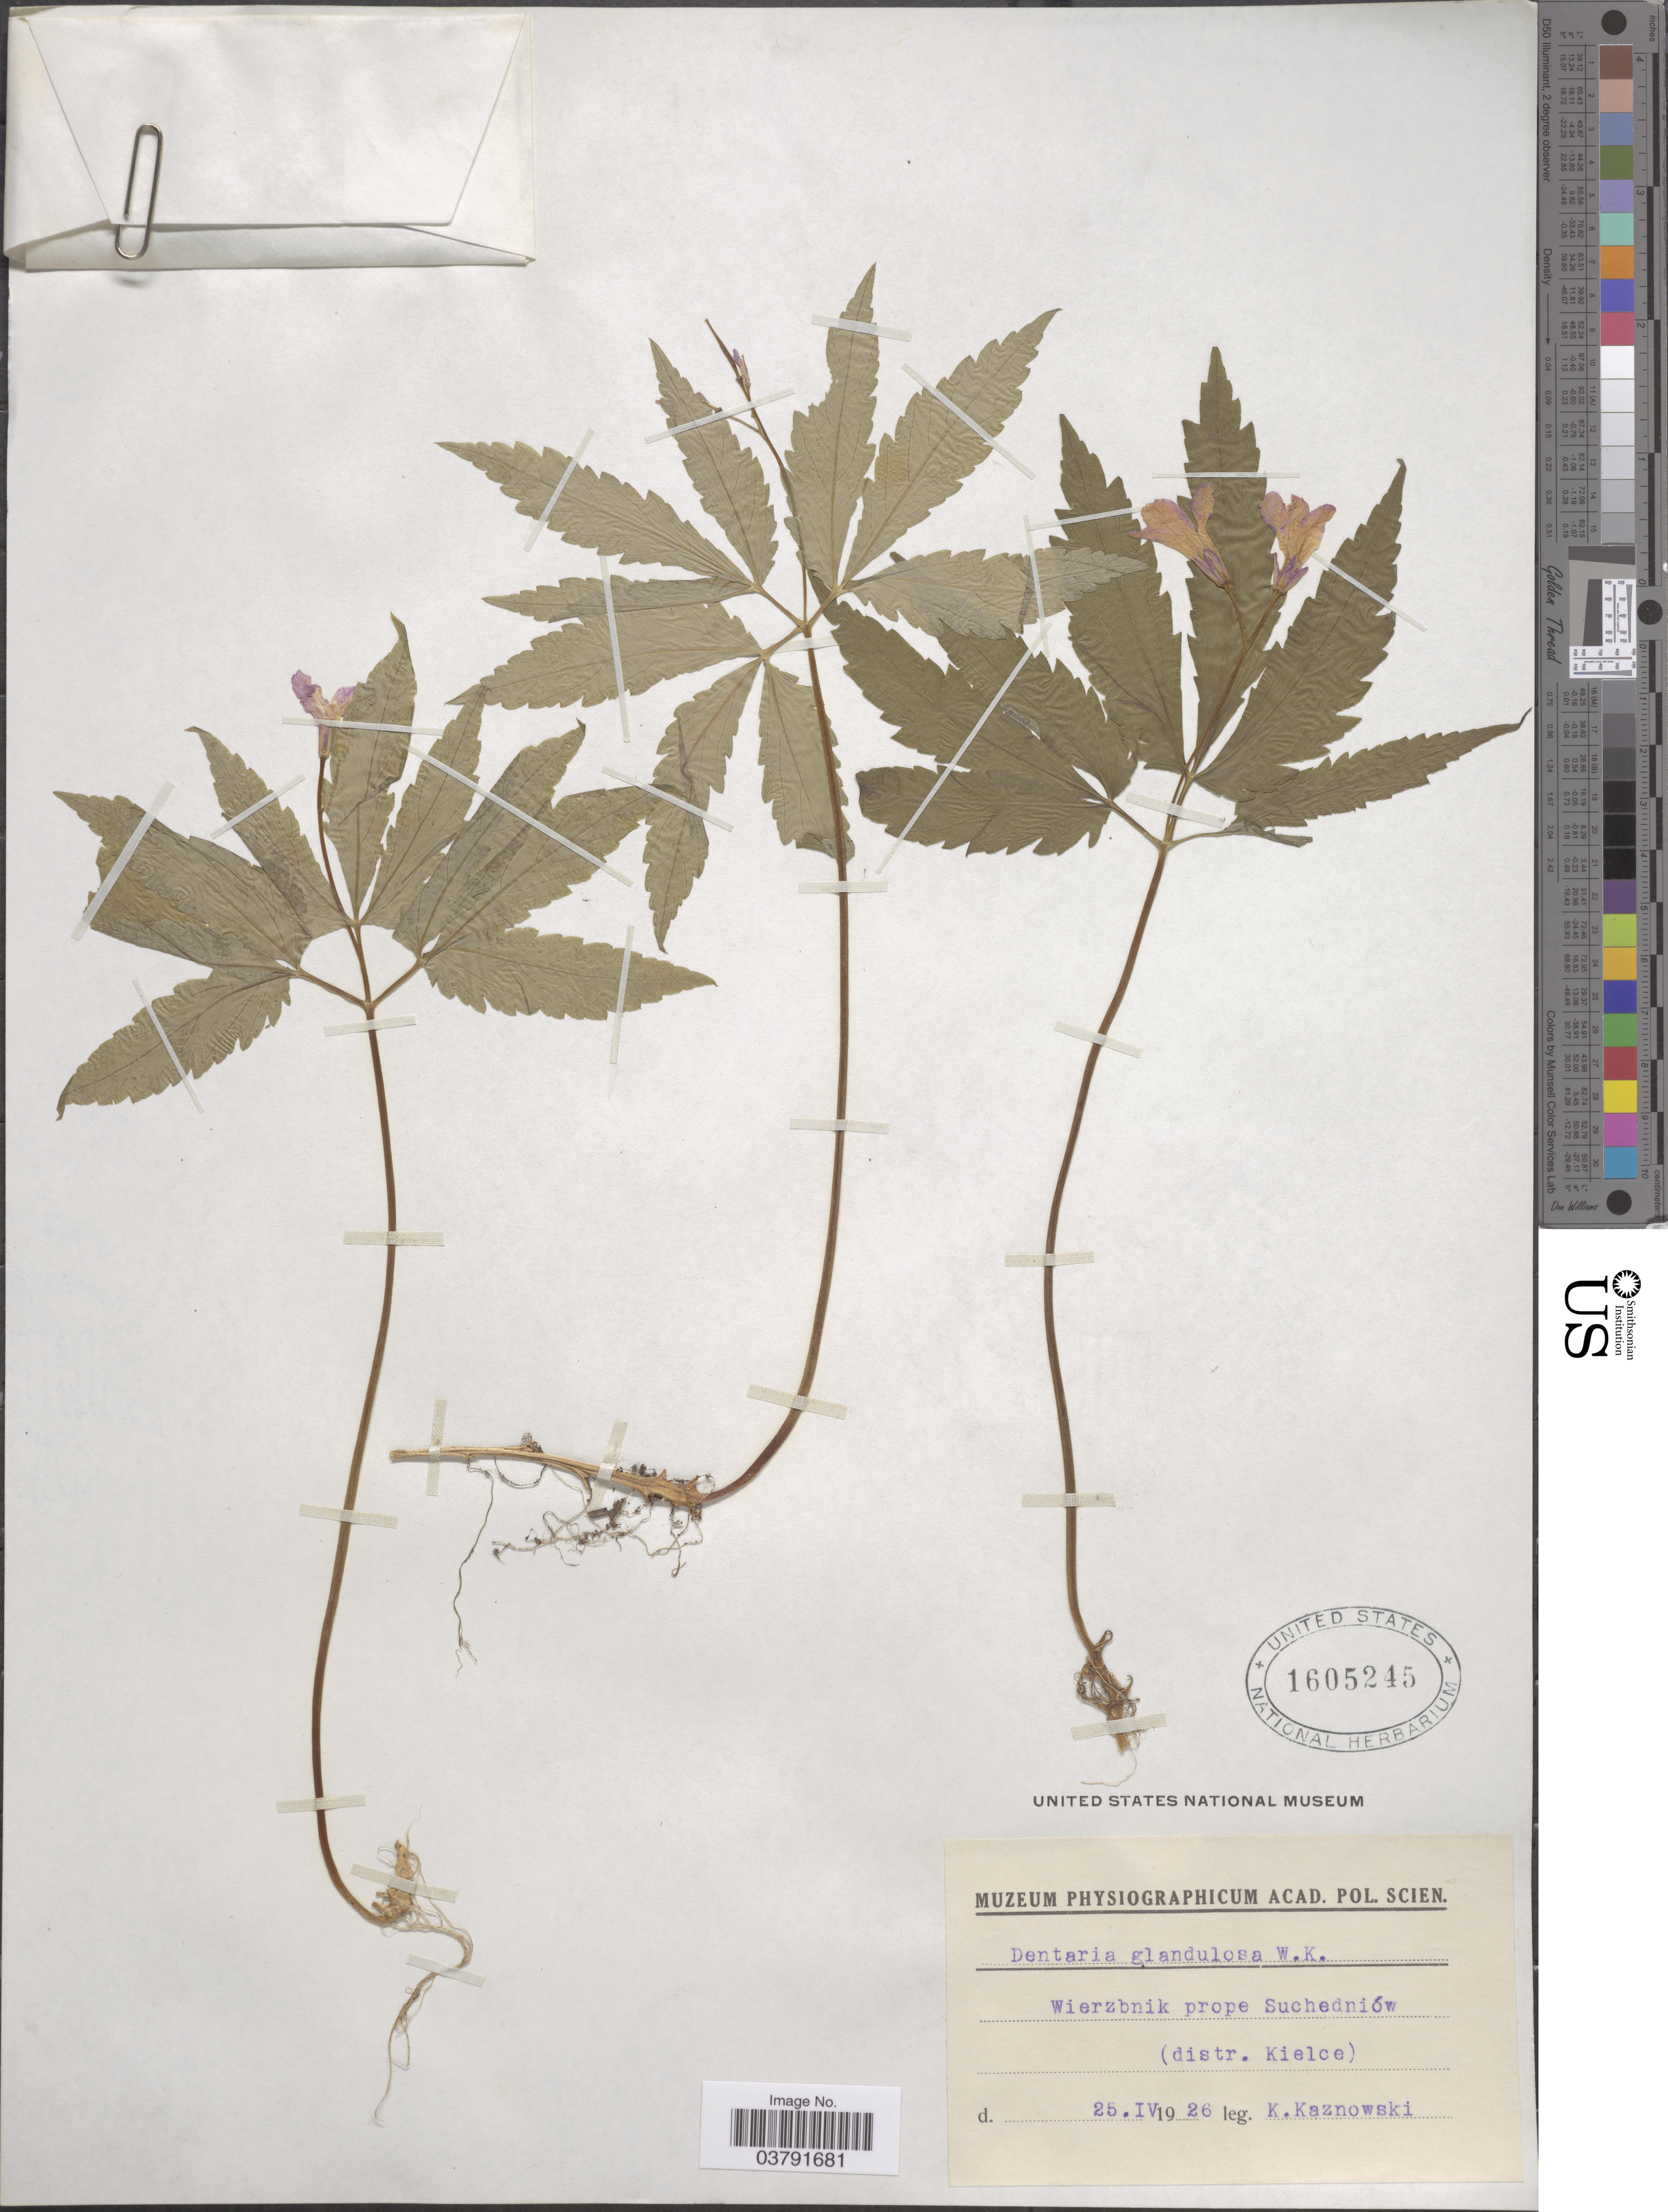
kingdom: Plantae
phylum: Tracheophyta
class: Magnoliopsida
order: Brassicales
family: Brassicaceae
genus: Dentaria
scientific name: Dentaria glandulosa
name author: Waldst. & Kit.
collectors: K. Kaznowski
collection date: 1926-04-25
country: Poland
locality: Wierzbnik prope Suchedniów (distr. Kielce).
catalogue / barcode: US 1605245